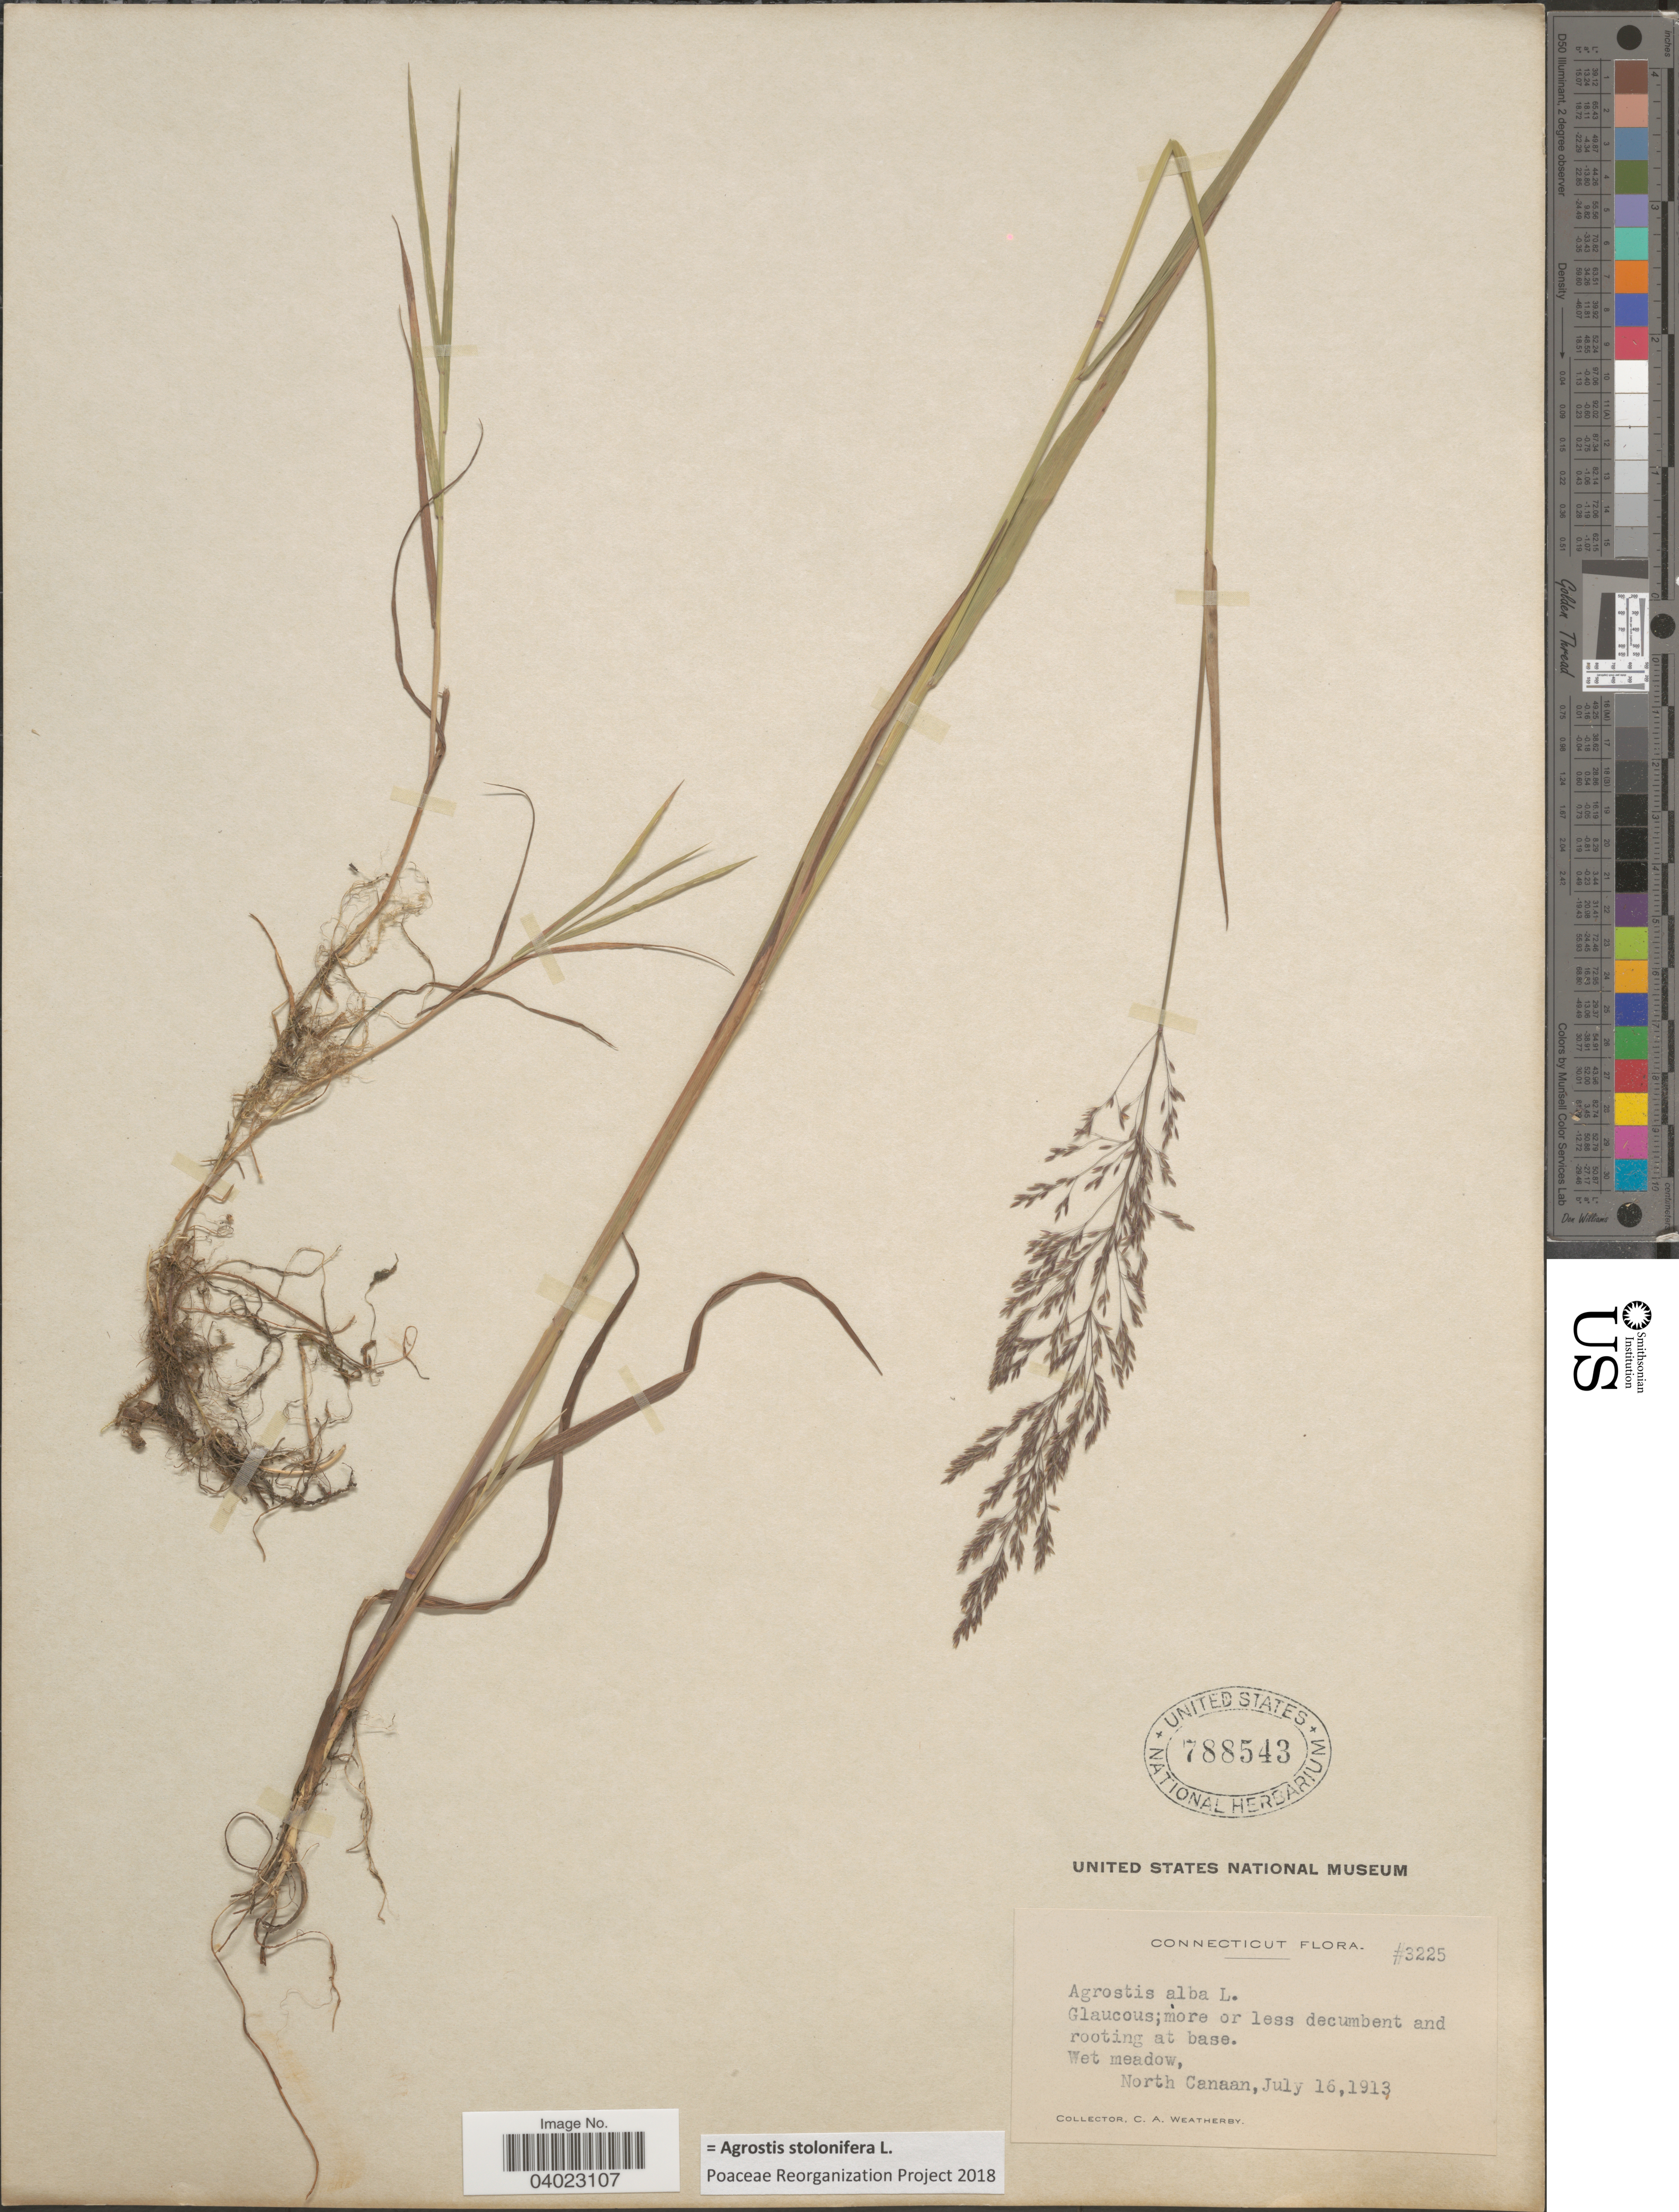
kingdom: Plantae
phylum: Tracheophyta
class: Liliopsida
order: Poales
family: Poaceae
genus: Agrostis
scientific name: Agrostis stolonifera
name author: L.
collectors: C. A. Weatherby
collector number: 3225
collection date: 1913-07-16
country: United States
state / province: Connecticut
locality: North Canaan.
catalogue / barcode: US 788543